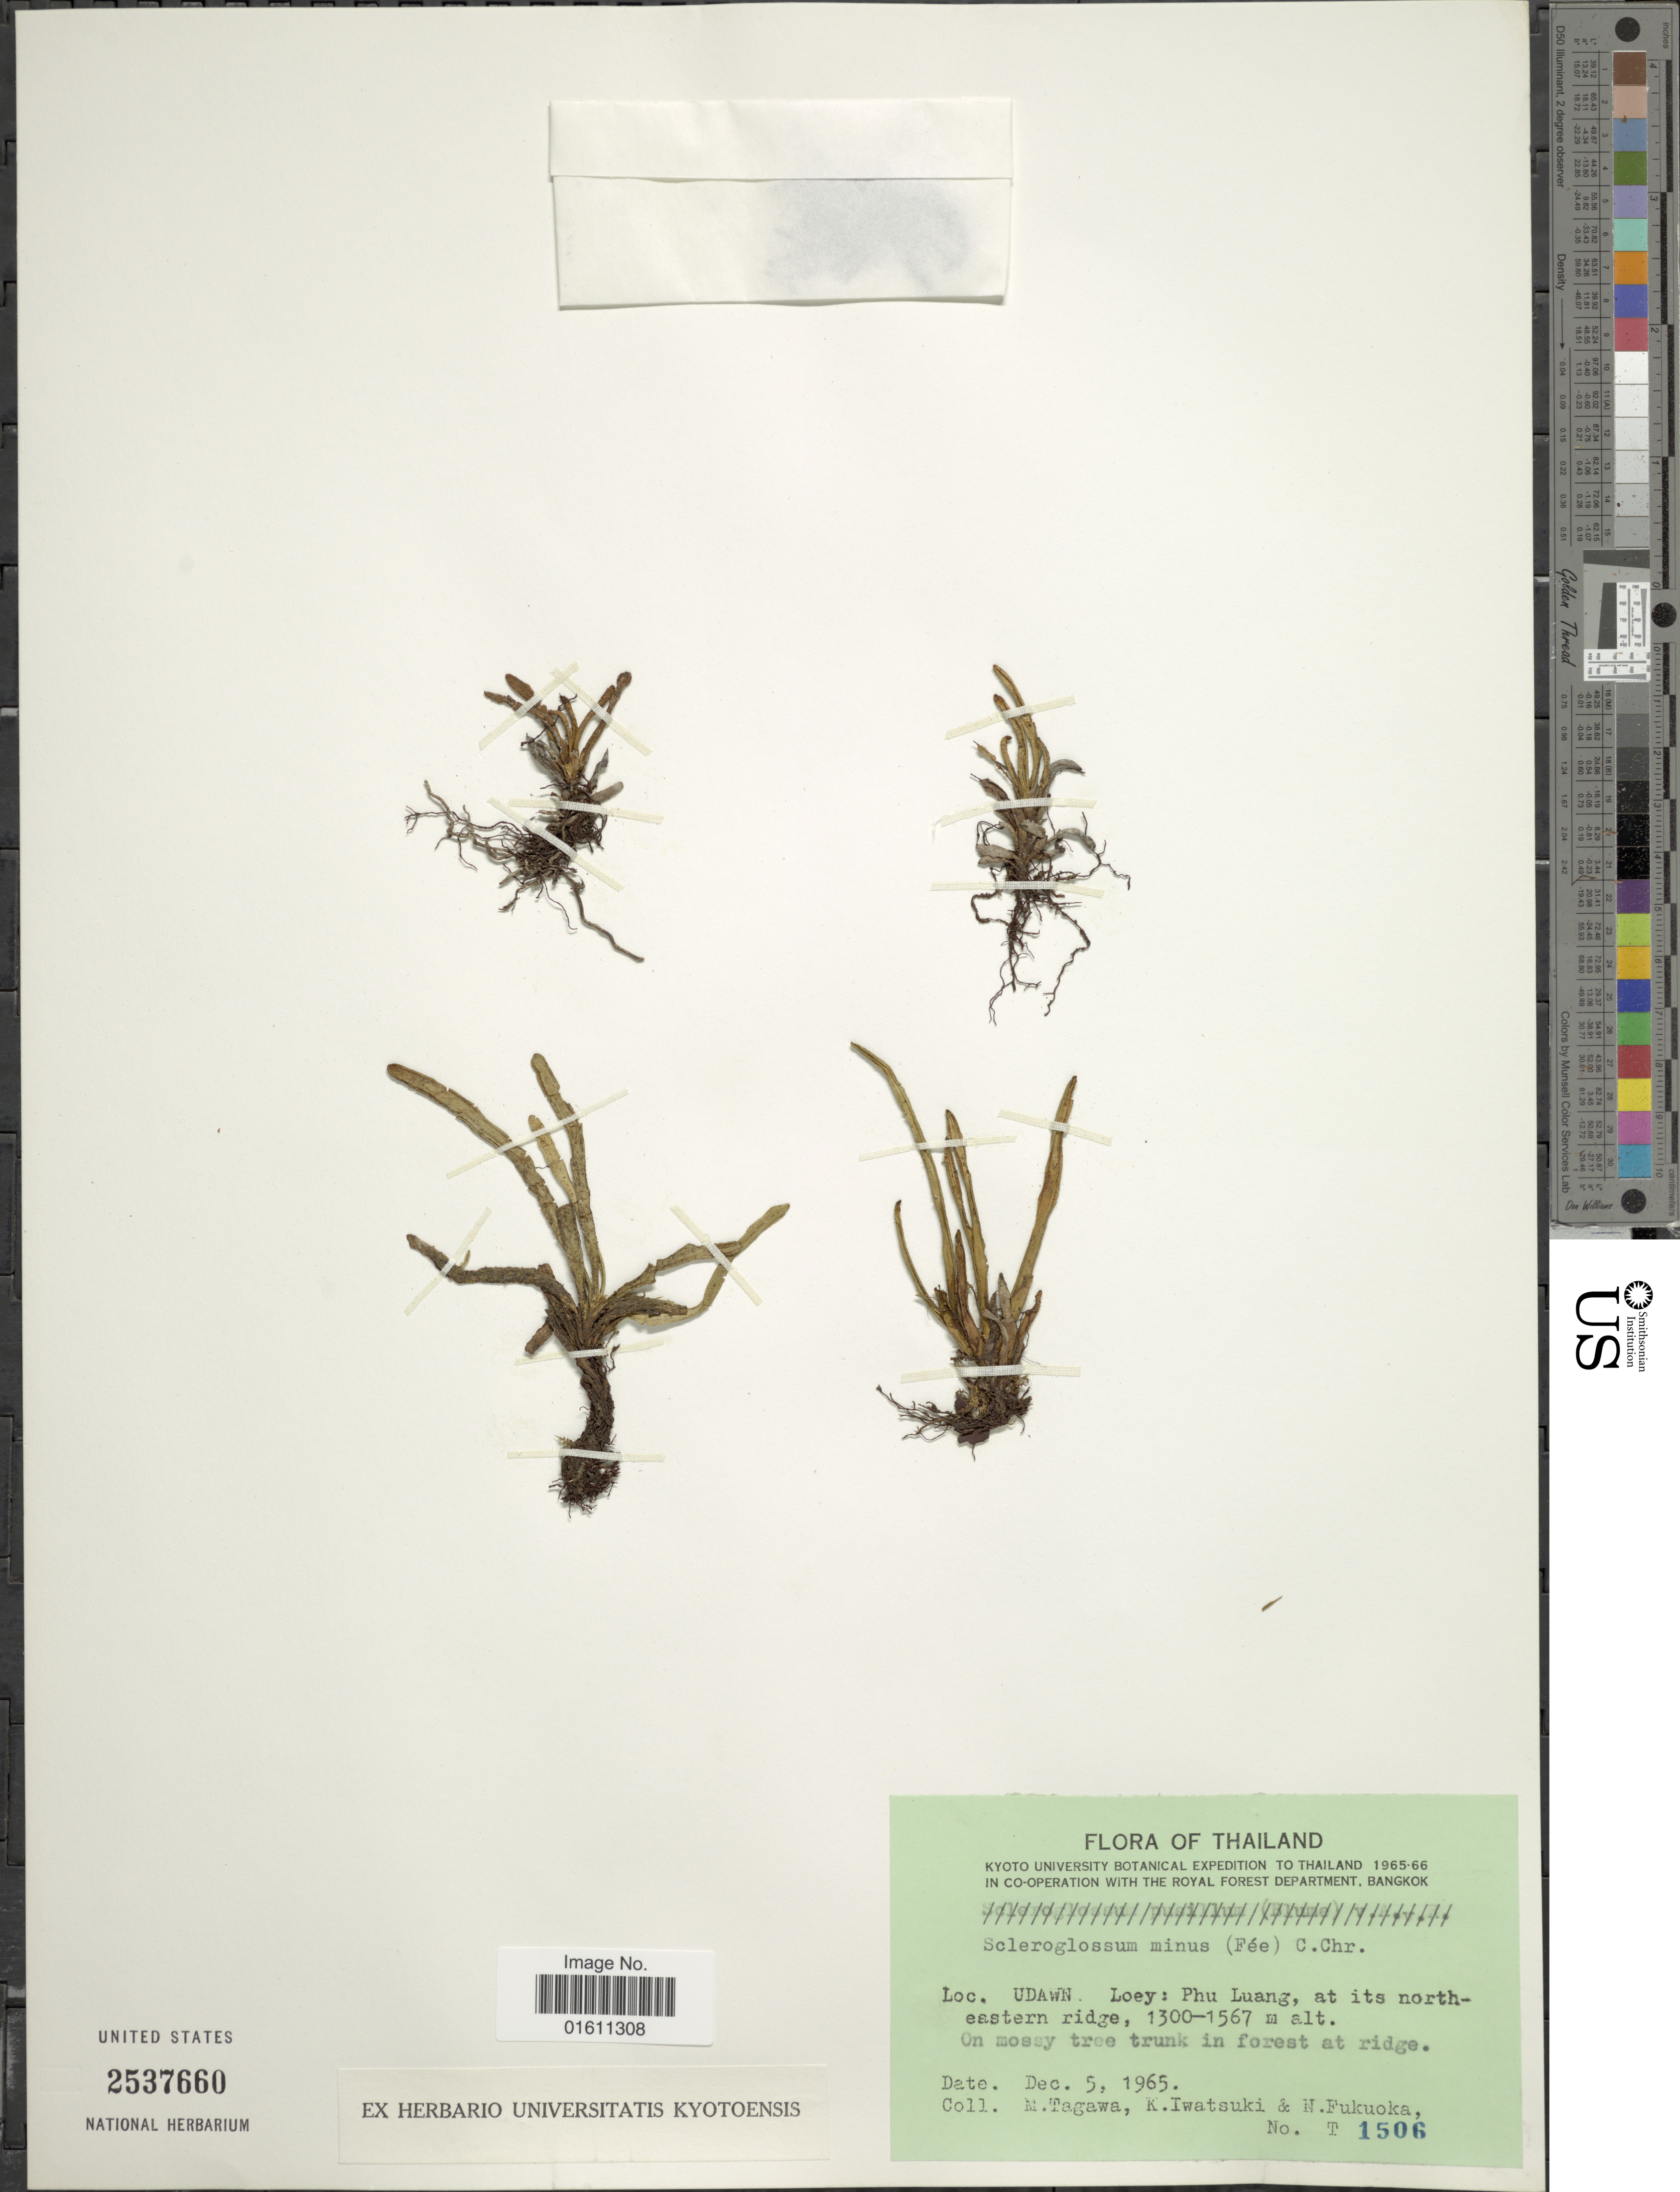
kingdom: Plantae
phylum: Tracheophyta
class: Polypodiopsida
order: Polypodiales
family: Polypodiaceae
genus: Scleroglossum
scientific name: Scleroglossum minus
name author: (Fée) C. Chr.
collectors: M. Tagawa, K. Iwatsuki & N. Fukuoka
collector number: T1506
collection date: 1965-12-05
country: Thailand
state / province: Loei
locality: Thailand, Udawn, Loey: Phu Luang, at its northeastern ridge.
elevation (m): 396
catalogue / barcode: US 2537660